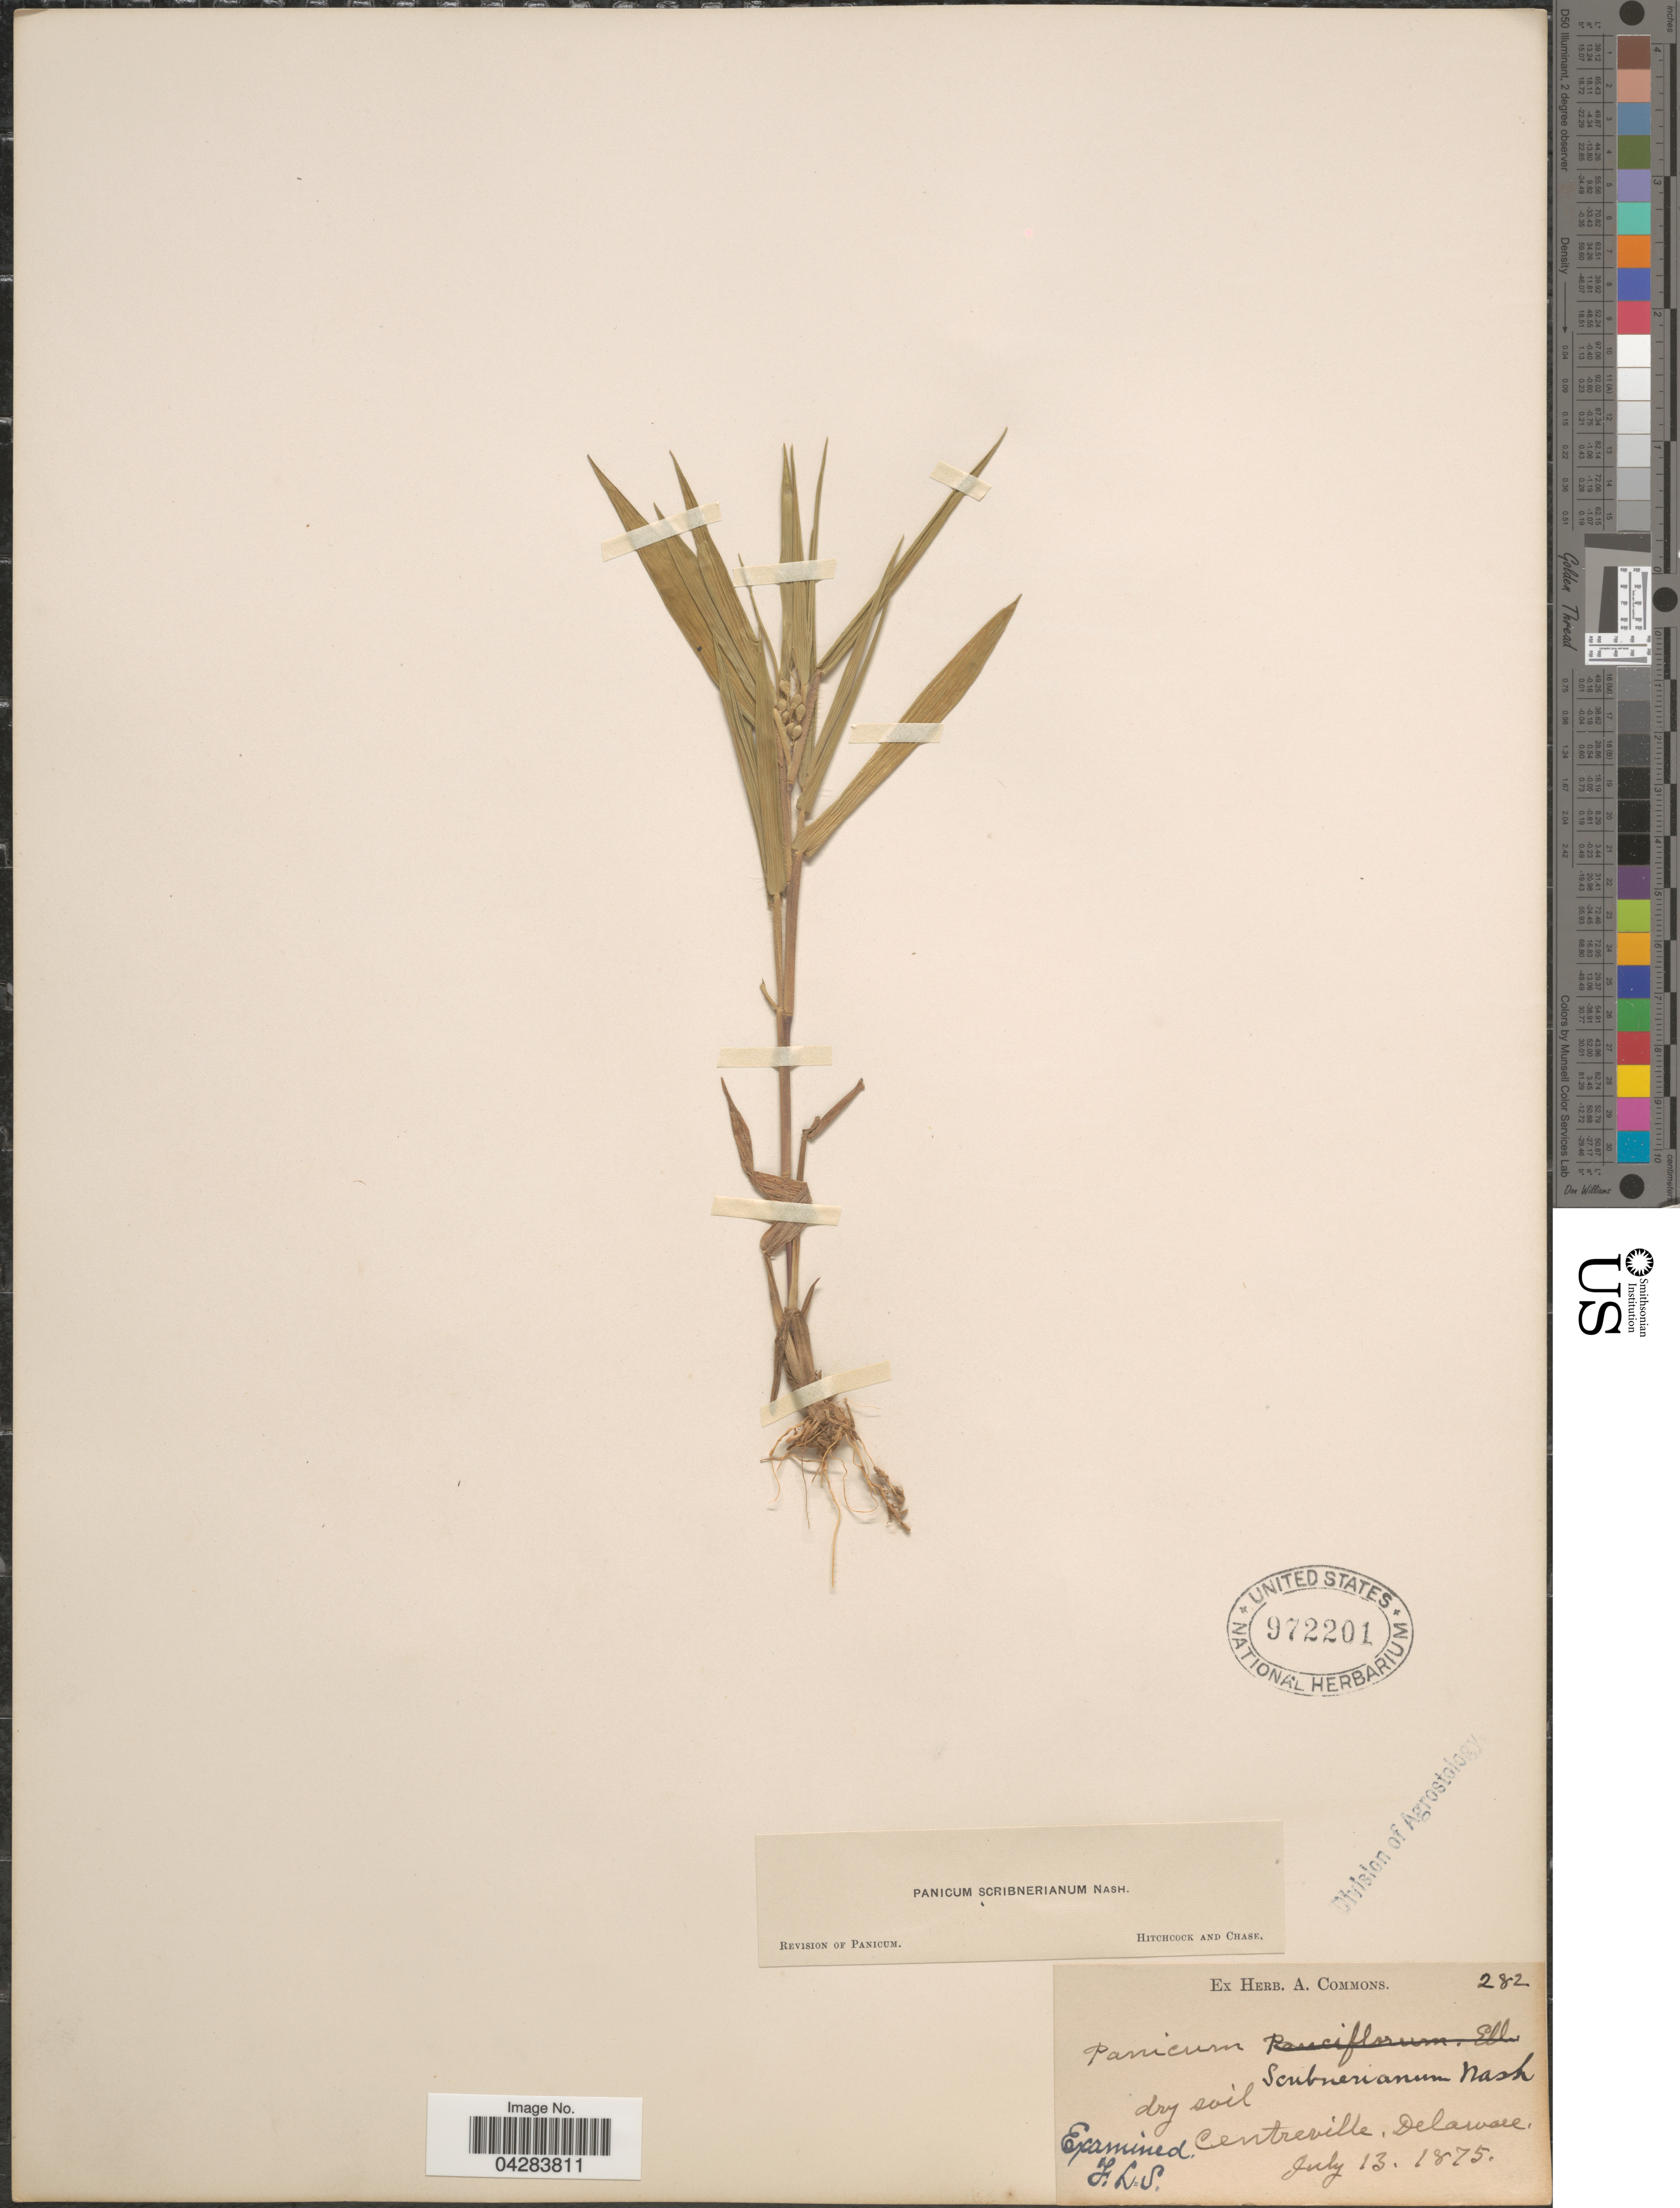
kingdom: Plantae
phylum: Tracheophyta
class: Liliopsida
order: Poales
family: Poaceae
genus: Dichanthelium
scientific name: Dichanthelium oligosanthes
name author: (Schult.) Gould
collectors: ex herb. A. Commons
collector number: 282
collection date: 1875-07-13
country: United States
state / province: Delaware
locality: Dry soil. Centreville.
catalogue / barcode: US 972201